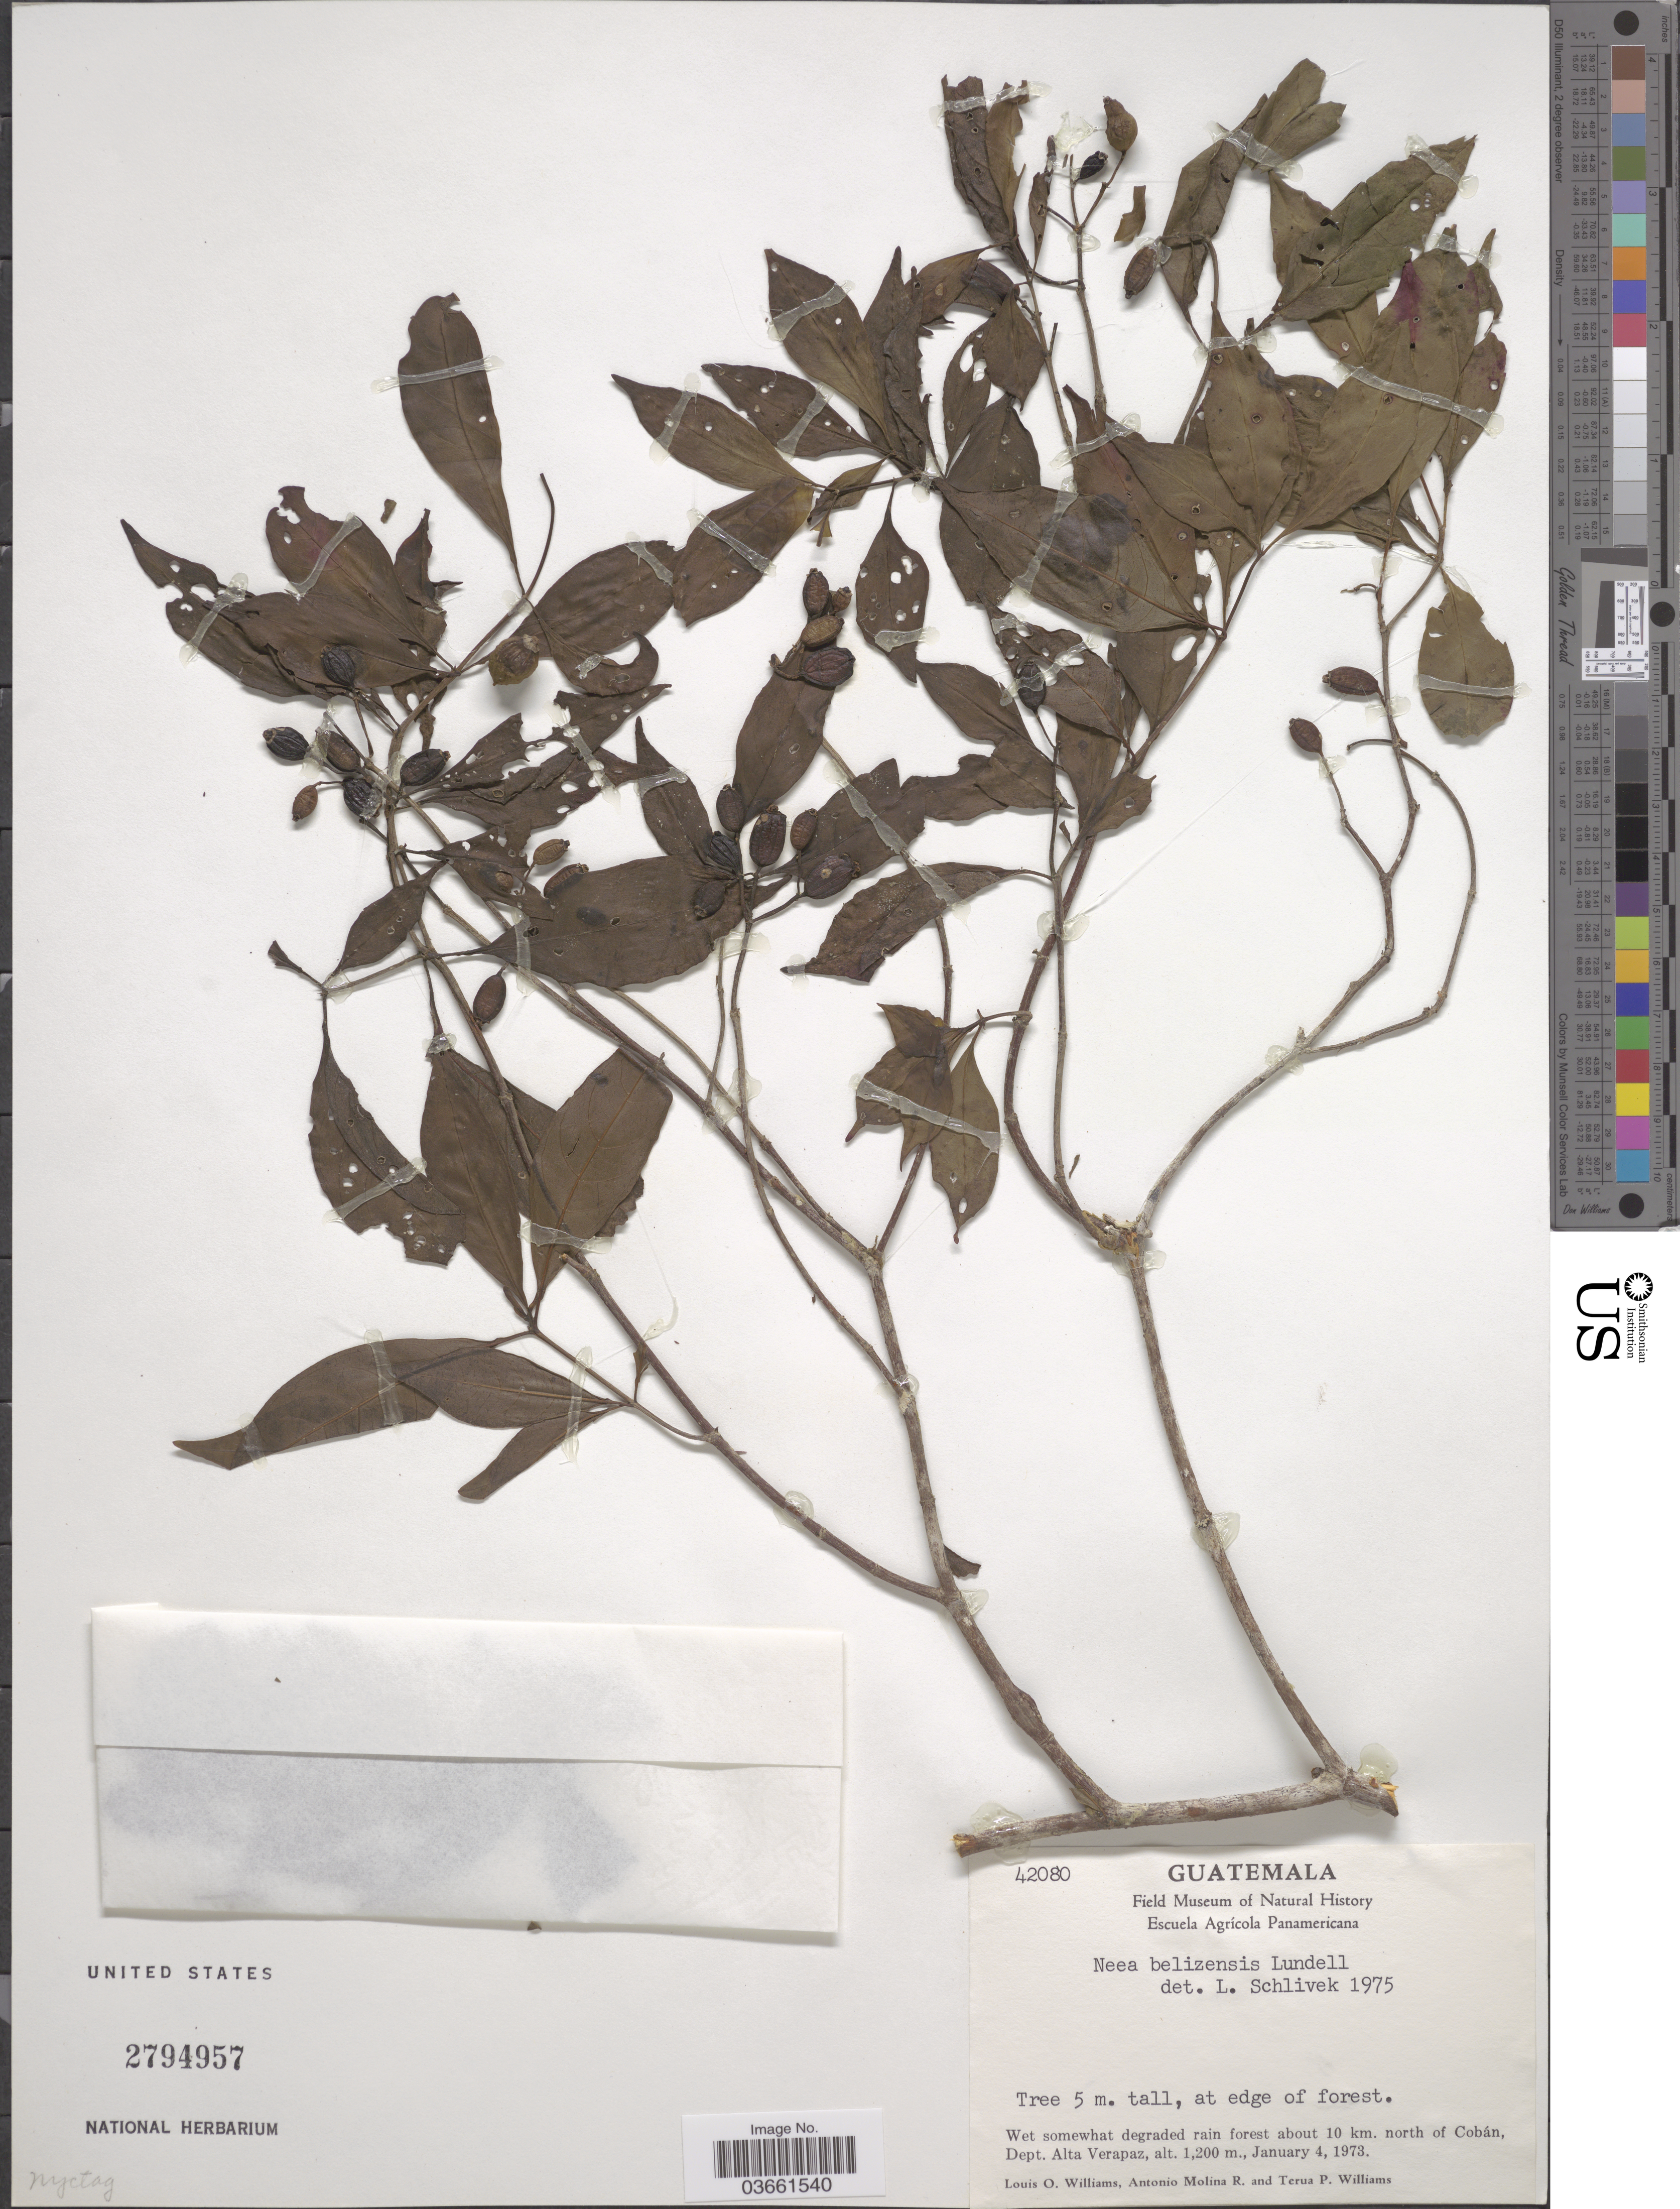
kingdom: Plantae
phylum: Tracheophyta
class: Magnoliopsida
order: Caryophyllales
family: Nyctaginaceae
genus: Neea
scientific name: Neea belizensis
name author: Lundell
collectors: L. O. Williams, A. Molina R. & T. Williams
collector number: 42080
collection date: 1973-01-04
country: Guatemala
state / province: Alta Verapaz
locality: About 10 km. north of Cobán, Dept. Alta Verapaz.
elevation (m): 1200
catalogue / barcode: US 2794957